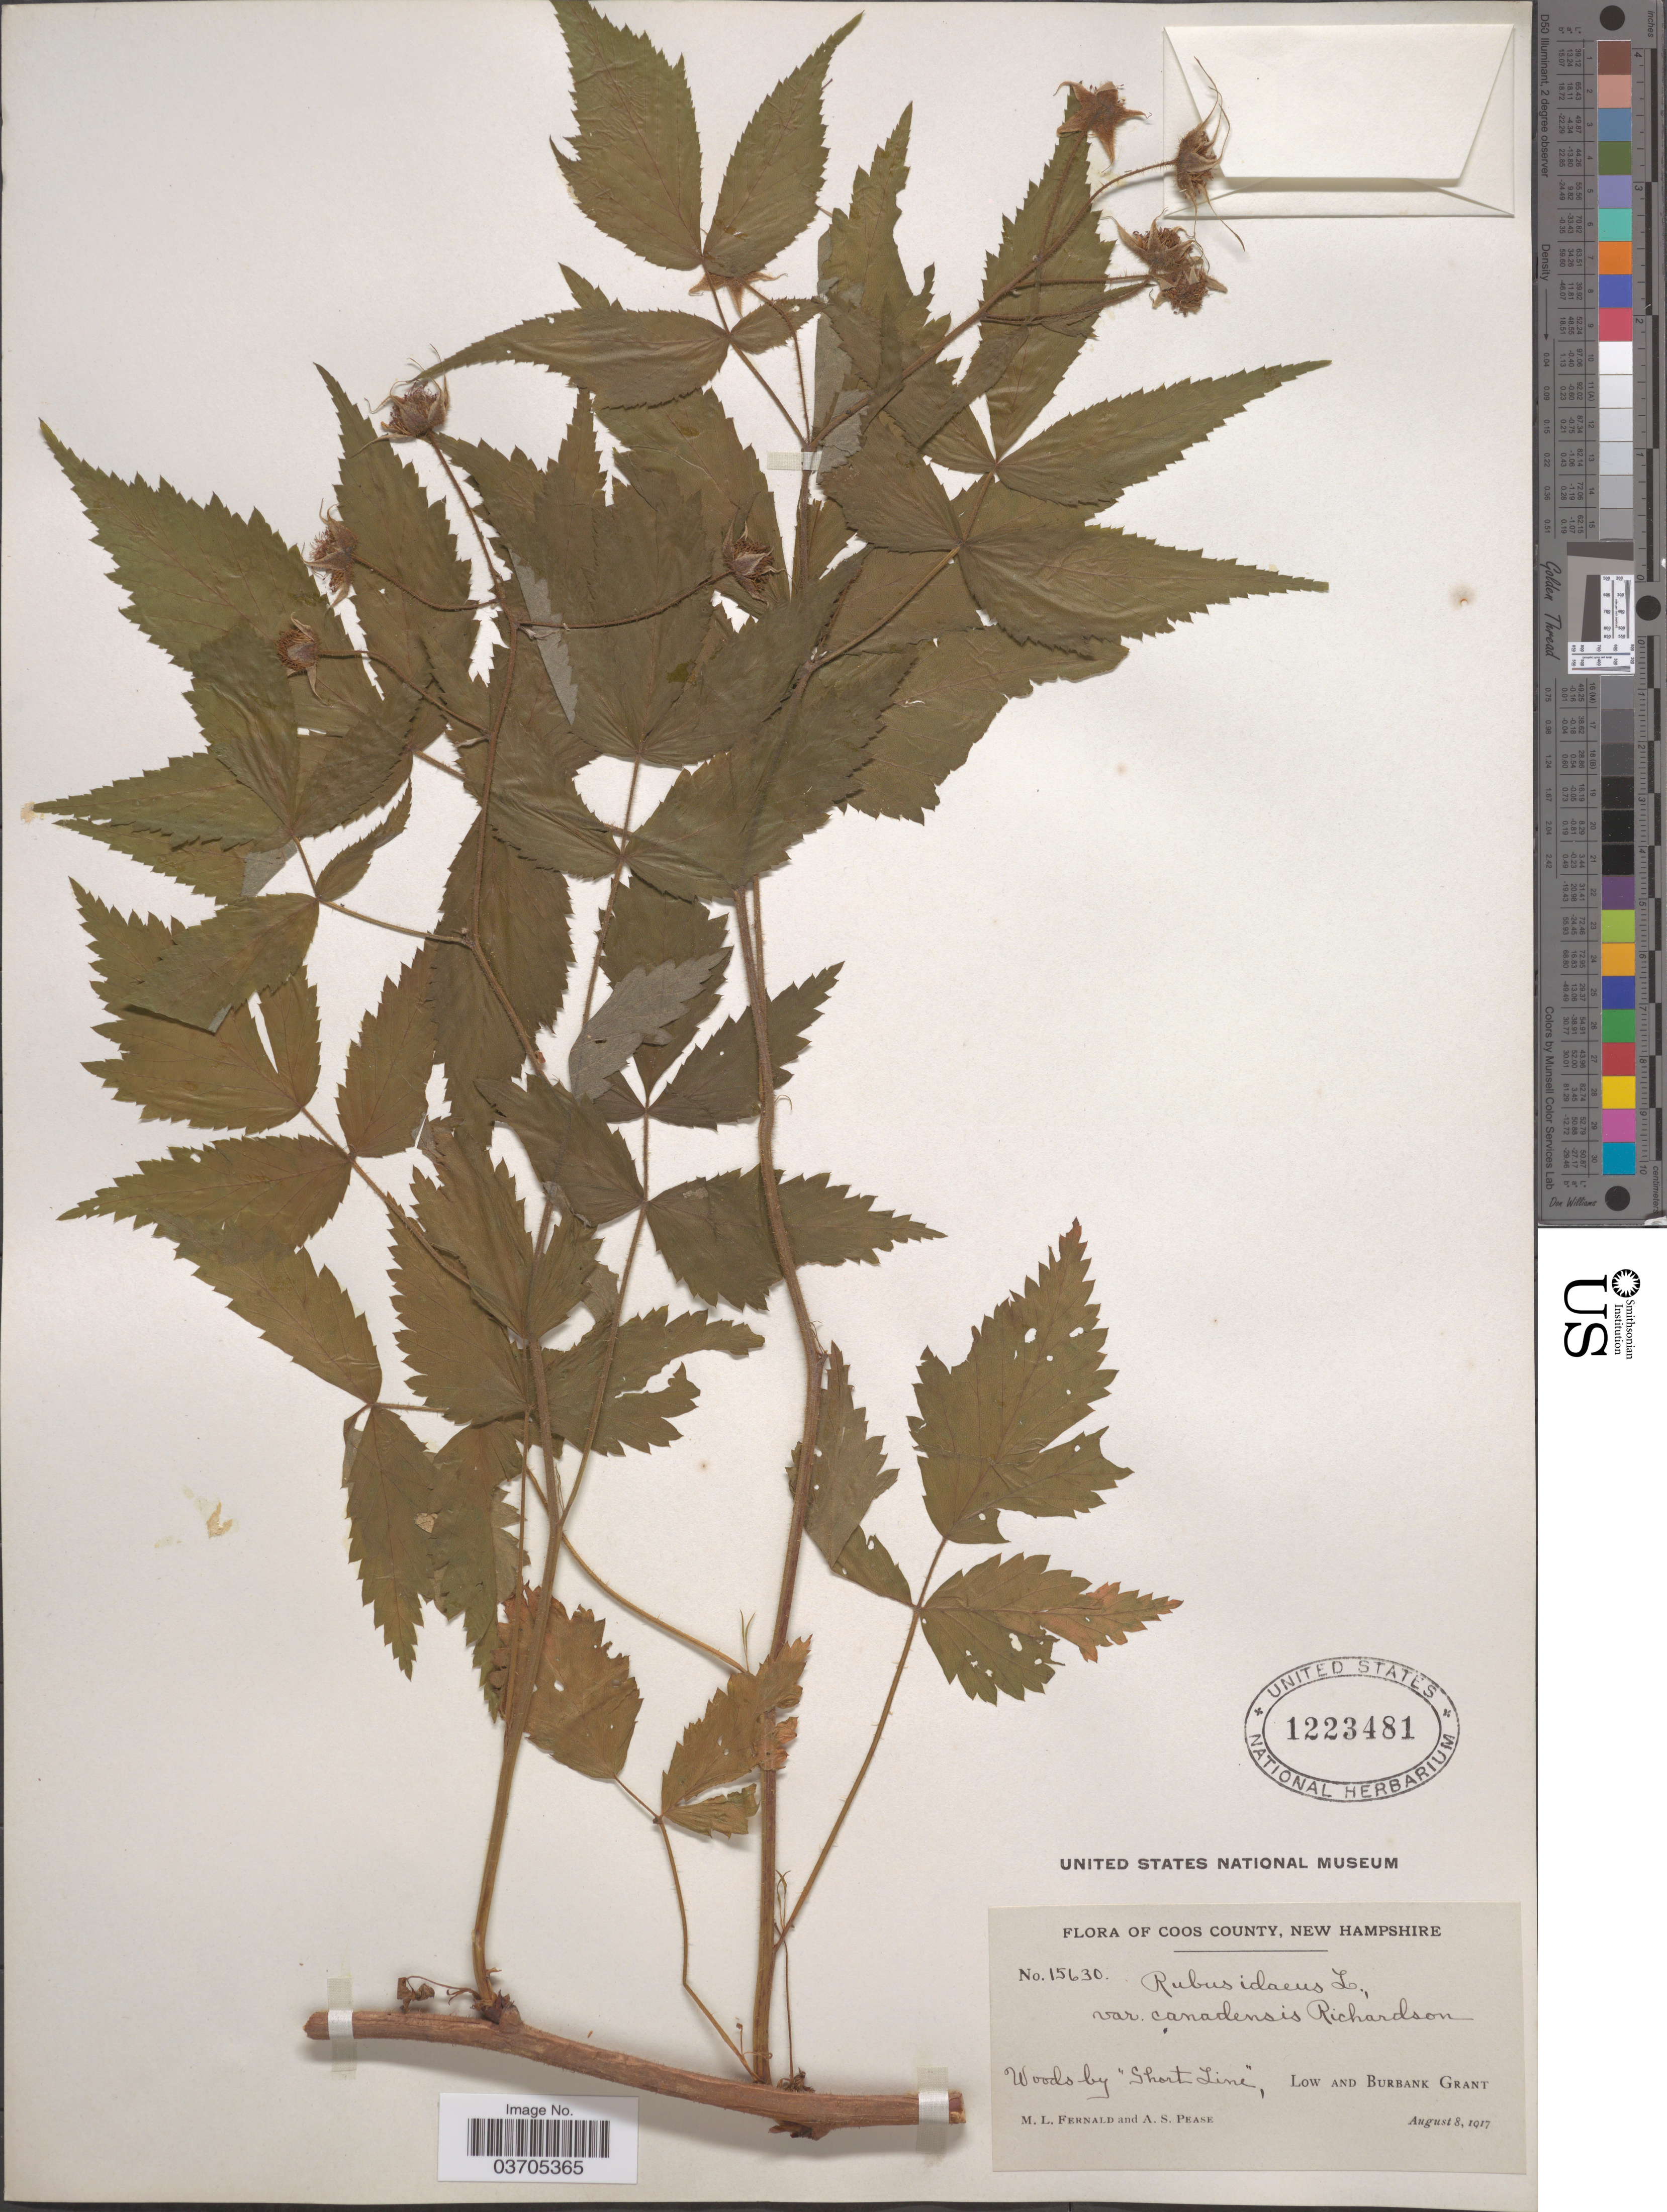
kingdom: Plantae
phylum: Tracheophyta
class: Magnoliopsida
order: Rosales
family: Rosaceae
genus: Rubus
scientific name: Rubus idaeus var. canadensis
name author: Richardson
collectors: M. L. Fernald & A. S. Pease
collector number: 15630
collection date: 1917-08-08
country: United States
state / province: New Hampshire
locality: Coos County. Woods by "Short Line", Low and Burbank Grant.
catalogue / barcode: US 1223481